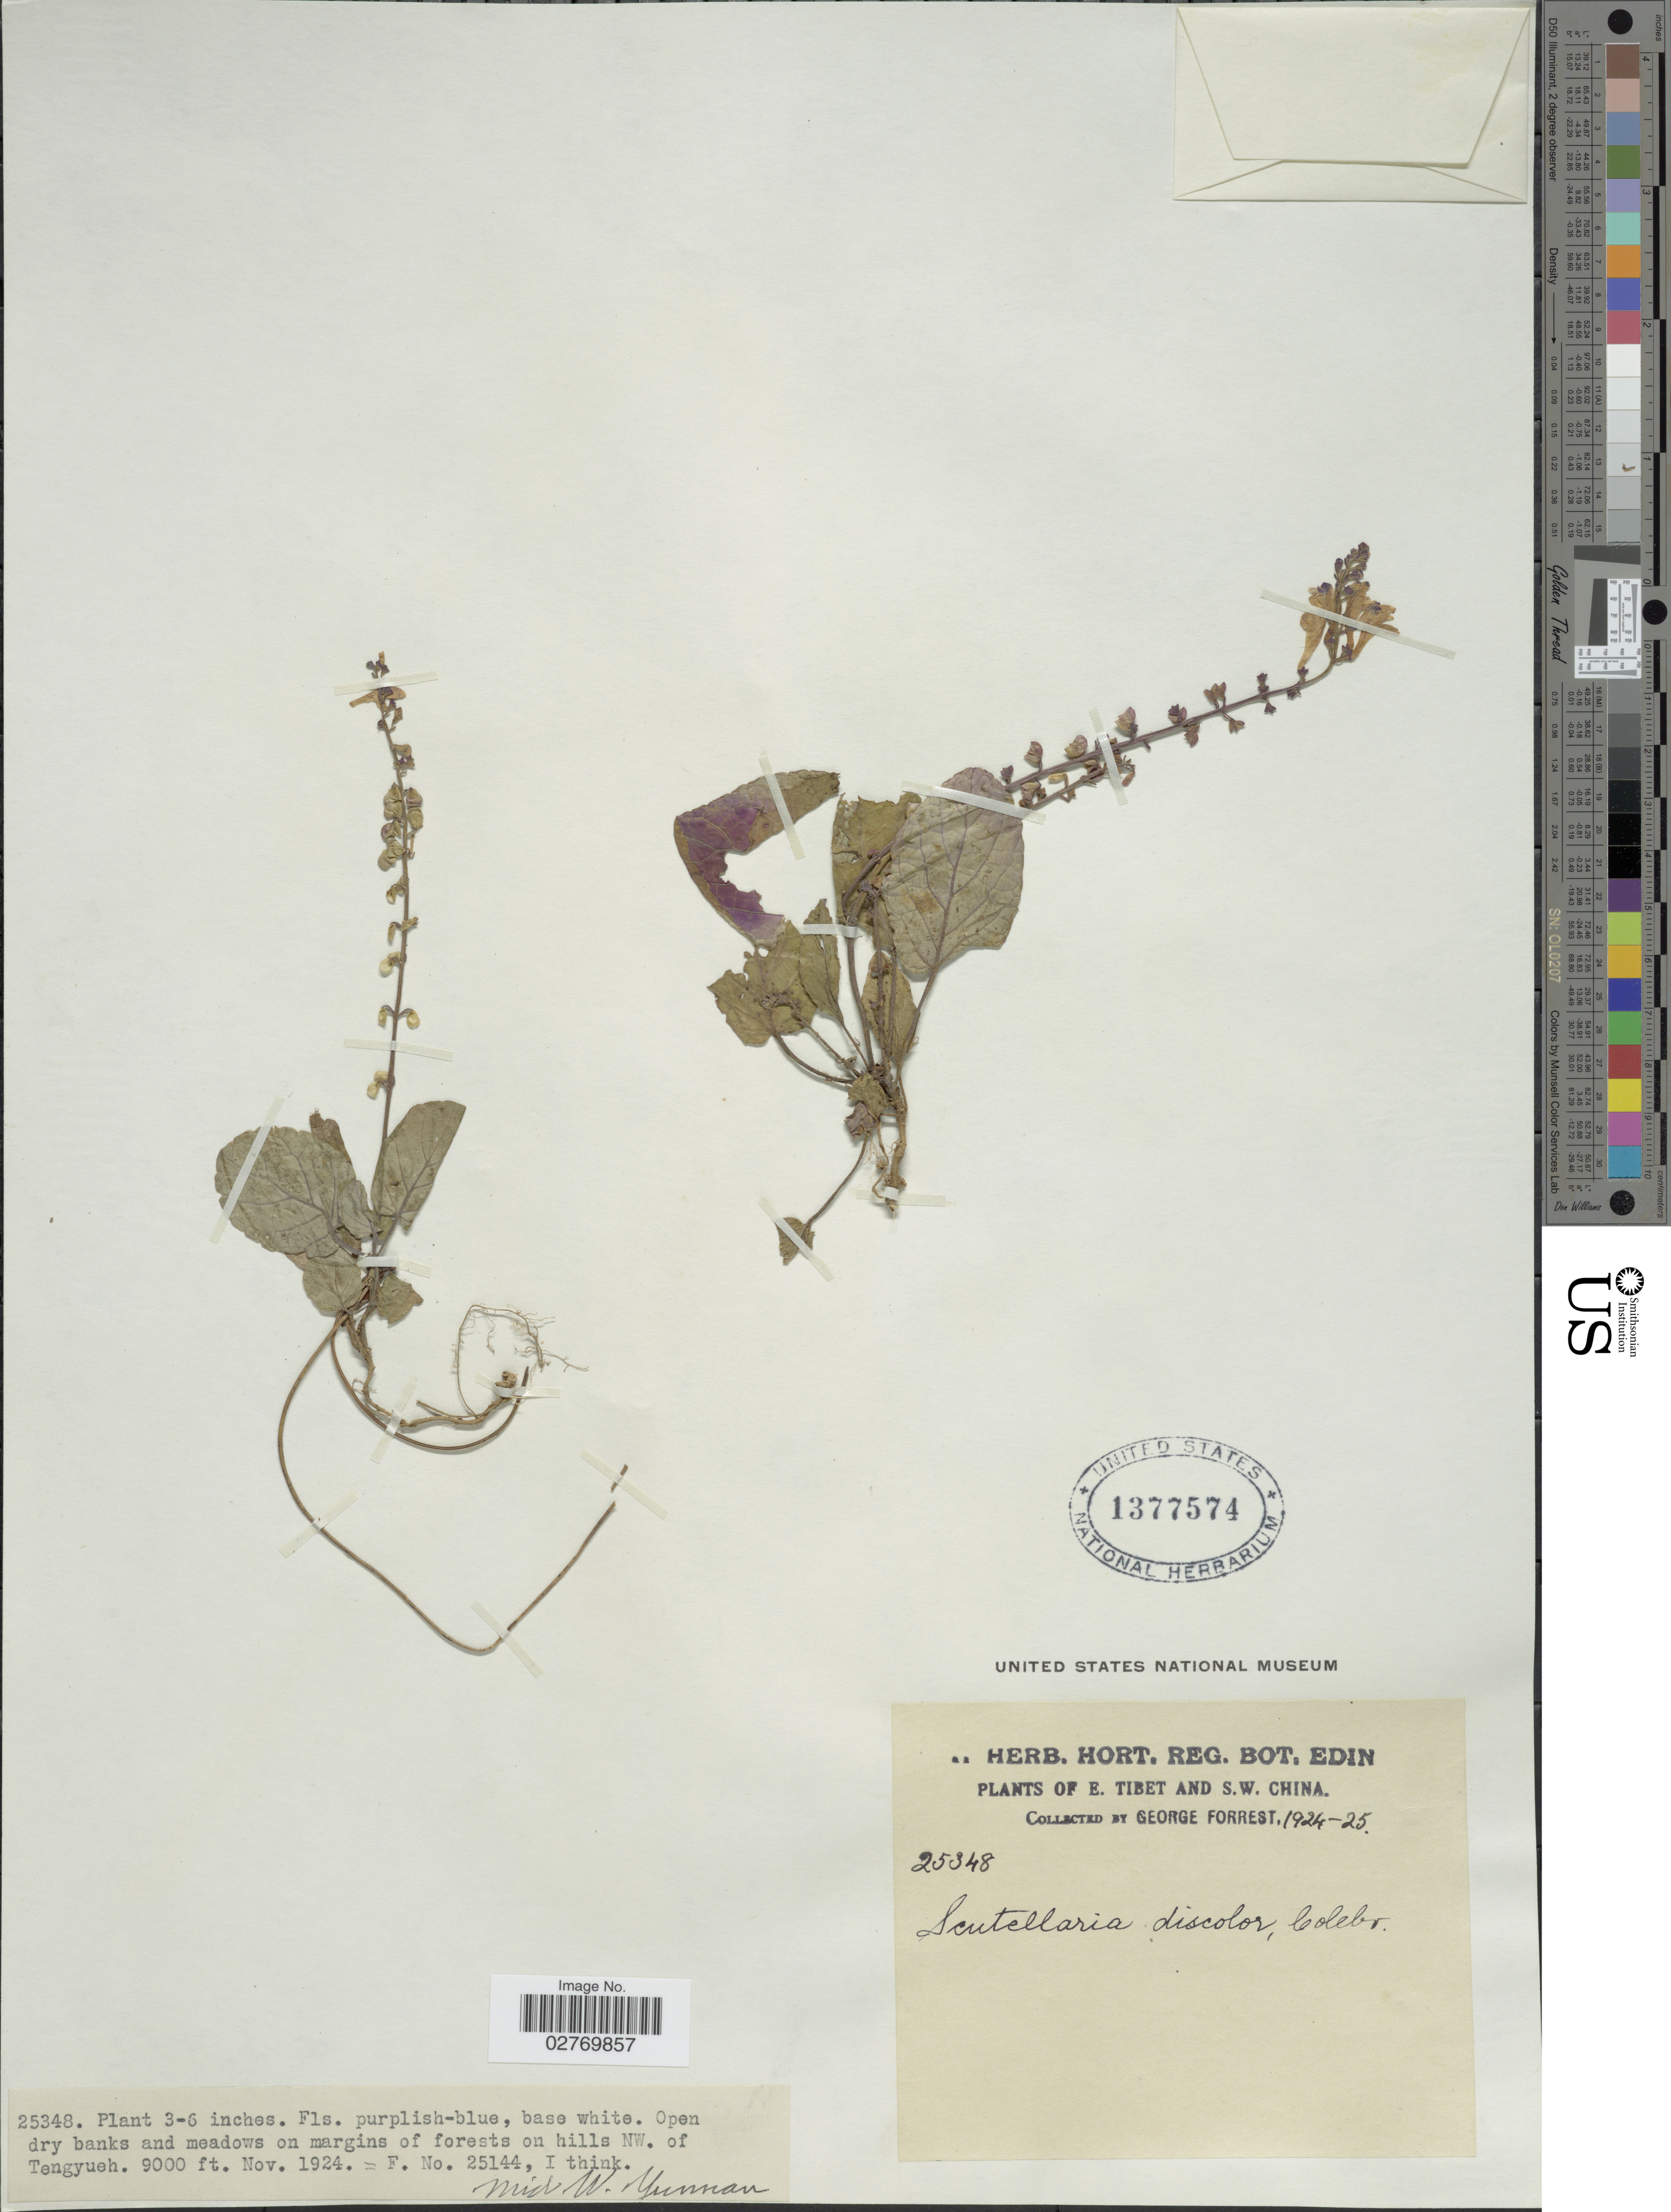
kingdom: Plantae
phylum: Tracheophyta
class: Magnoliopsida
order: Lamiales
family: Lamiaceae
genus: Scutellaria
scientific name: Scutellaria discolor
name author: Colebr.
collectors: G. Forrest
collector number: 25348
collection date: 1924-11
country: China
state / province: Yunnan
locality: Open dry banks and meadows on margins of forests on hills NW. of Tengyueh. Mid W. Yunnan. E. Tibet and S.W. China.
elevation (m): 2743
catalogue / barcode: US 1377574